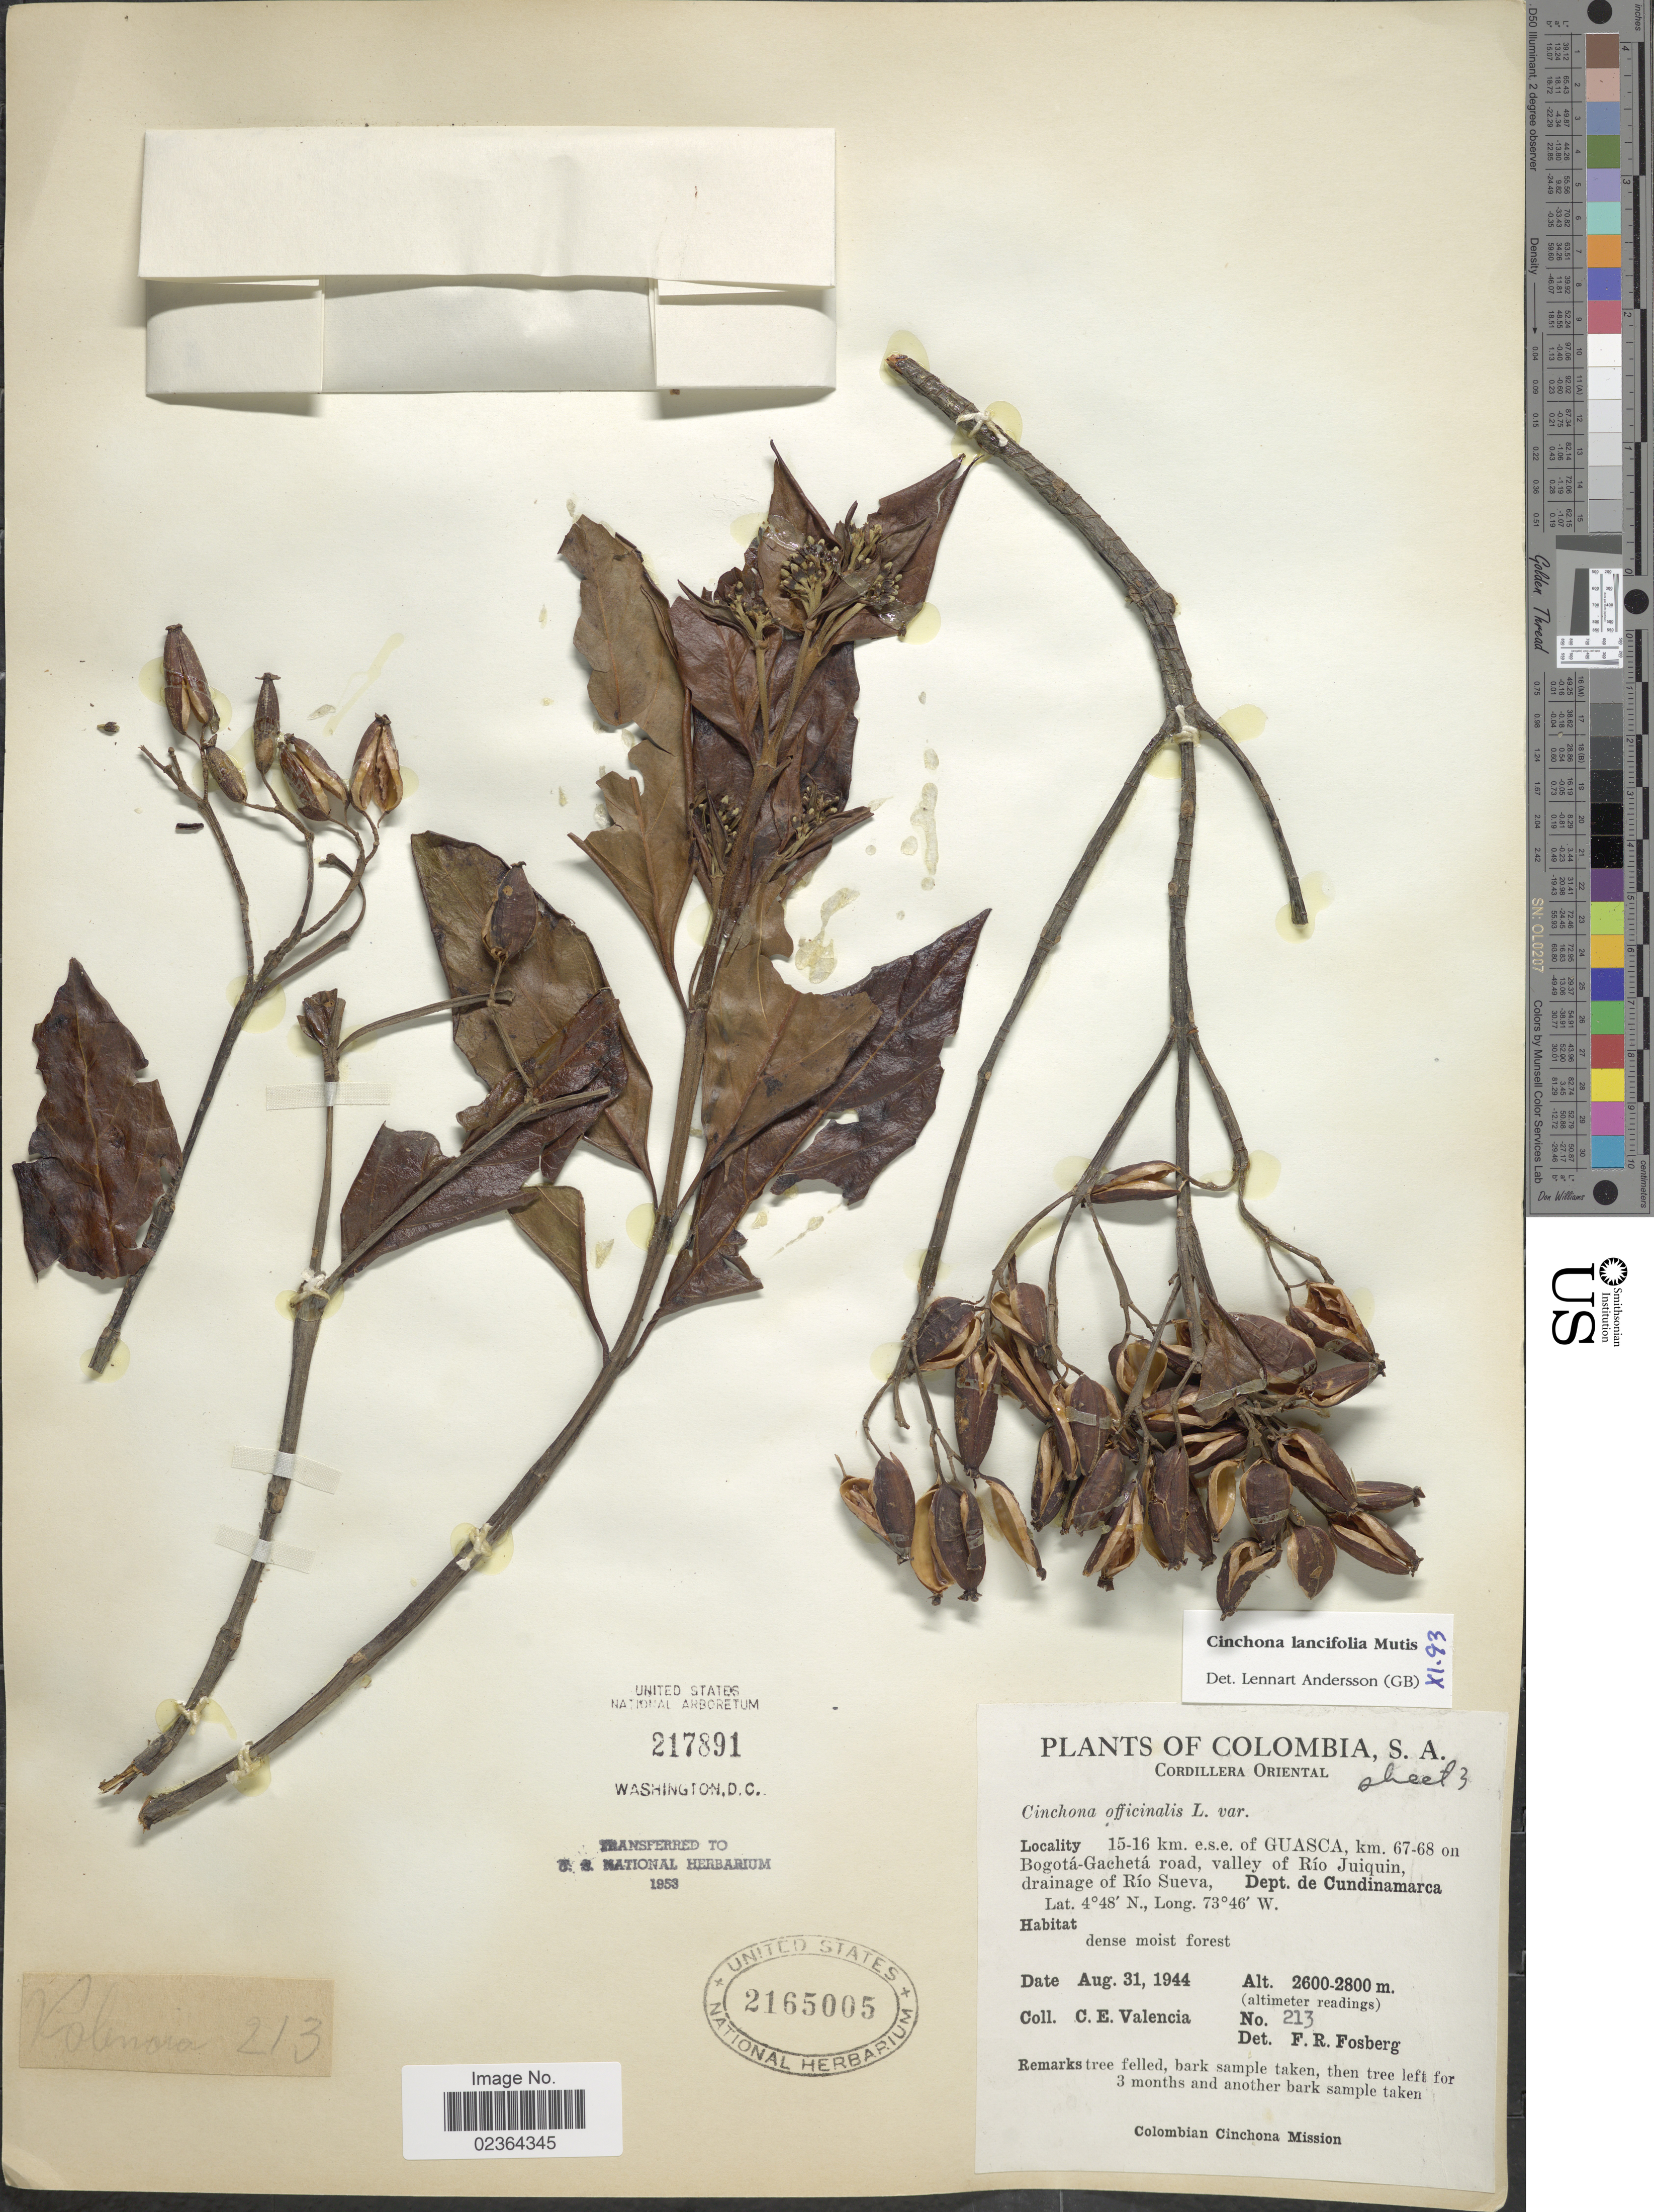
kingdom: Plantae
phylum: Tracheophyta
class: Magnoliopsida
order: Gentianales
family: Rubiaceae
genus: Cinchona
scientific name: Cinchona lancifolia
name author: Mutis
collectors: C. Valencia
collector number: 213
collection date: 1944-08-31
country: Colombia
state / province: Cundinamarca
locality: Cordillera Oriental, 15-16 km. e.s.e. of Guasca, km. 67-68 on Bogota-Gacheta road, valley of Rio Juiquin, drainage of Rio Sueva, Dept. de Cundinamarca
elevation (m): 2600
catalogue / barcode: US 2165005